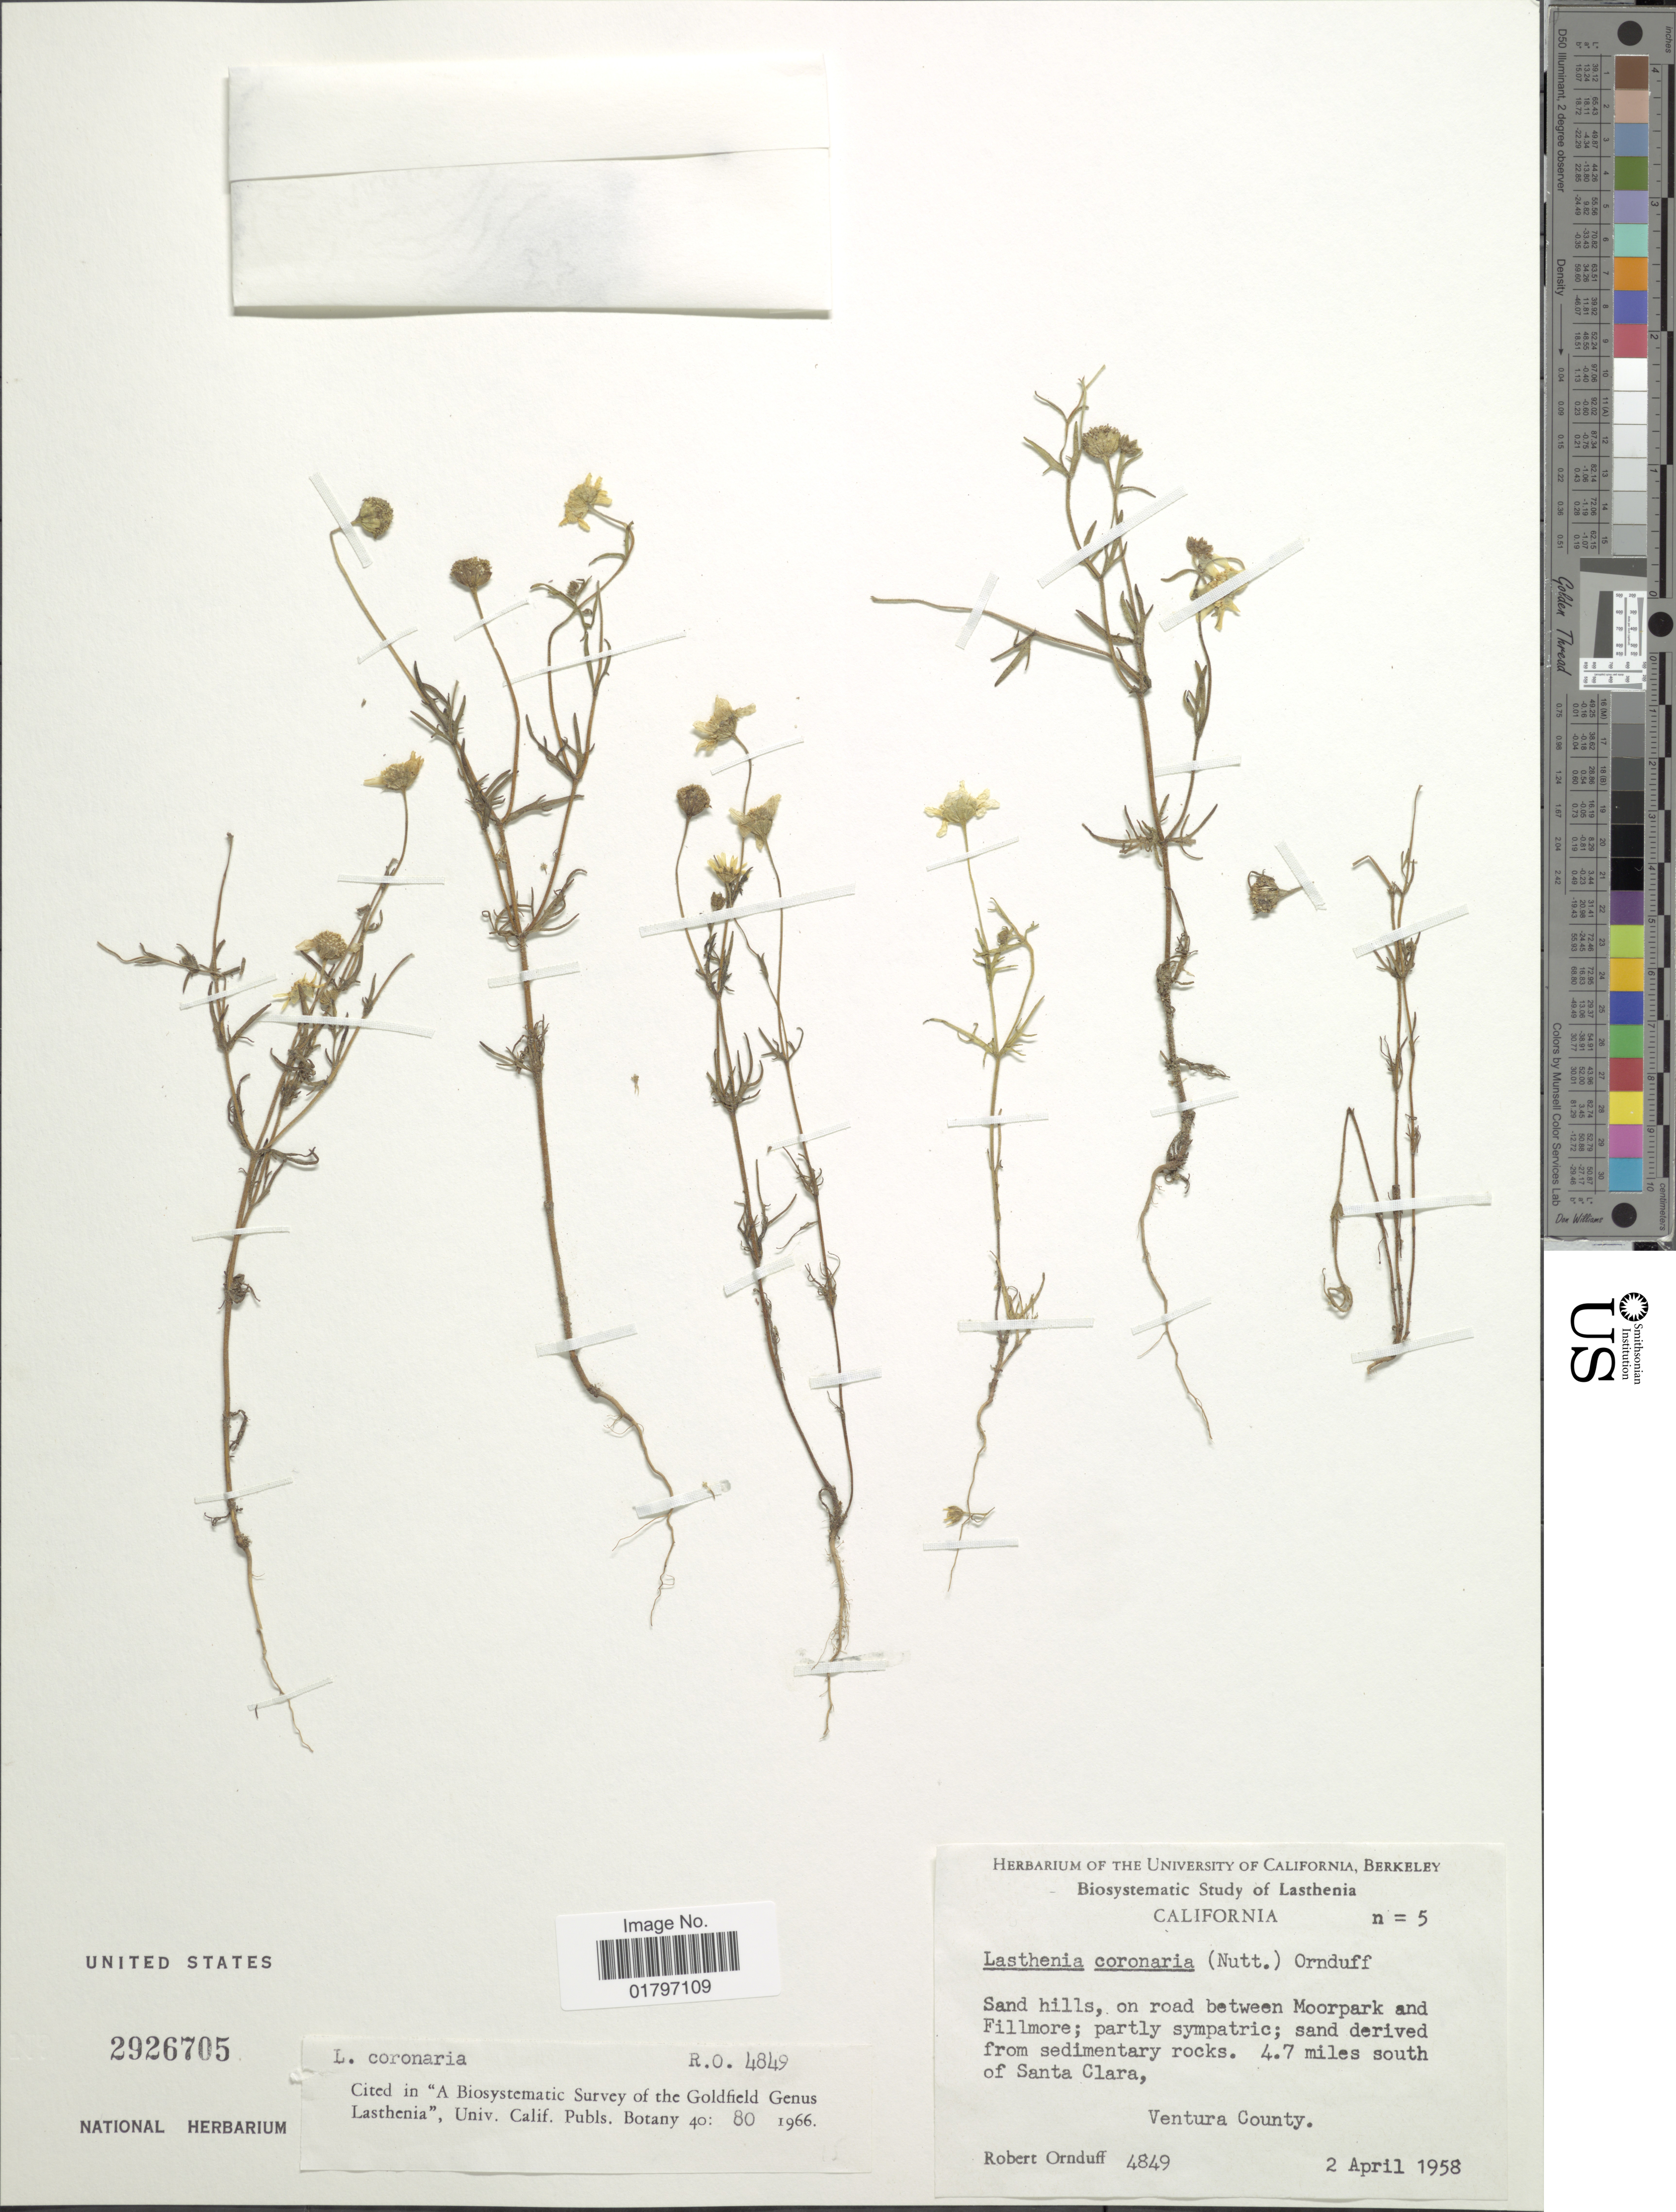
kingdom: Plantae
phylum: Tracheophyta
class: Magnoliopsida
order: Asterales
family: Asteraceae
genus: Lasthenia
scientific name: Lasthenia coronaria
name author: (Nutt.) Ornduff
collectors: R. Ornduff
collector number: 4849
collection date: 1958-04-02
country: United States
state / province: California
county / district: Ventura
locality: Sand hills, on road between Moorpark and Fillmore. 4.7 miles south of Santa Clara, Ventura County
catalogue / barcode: US 2926705